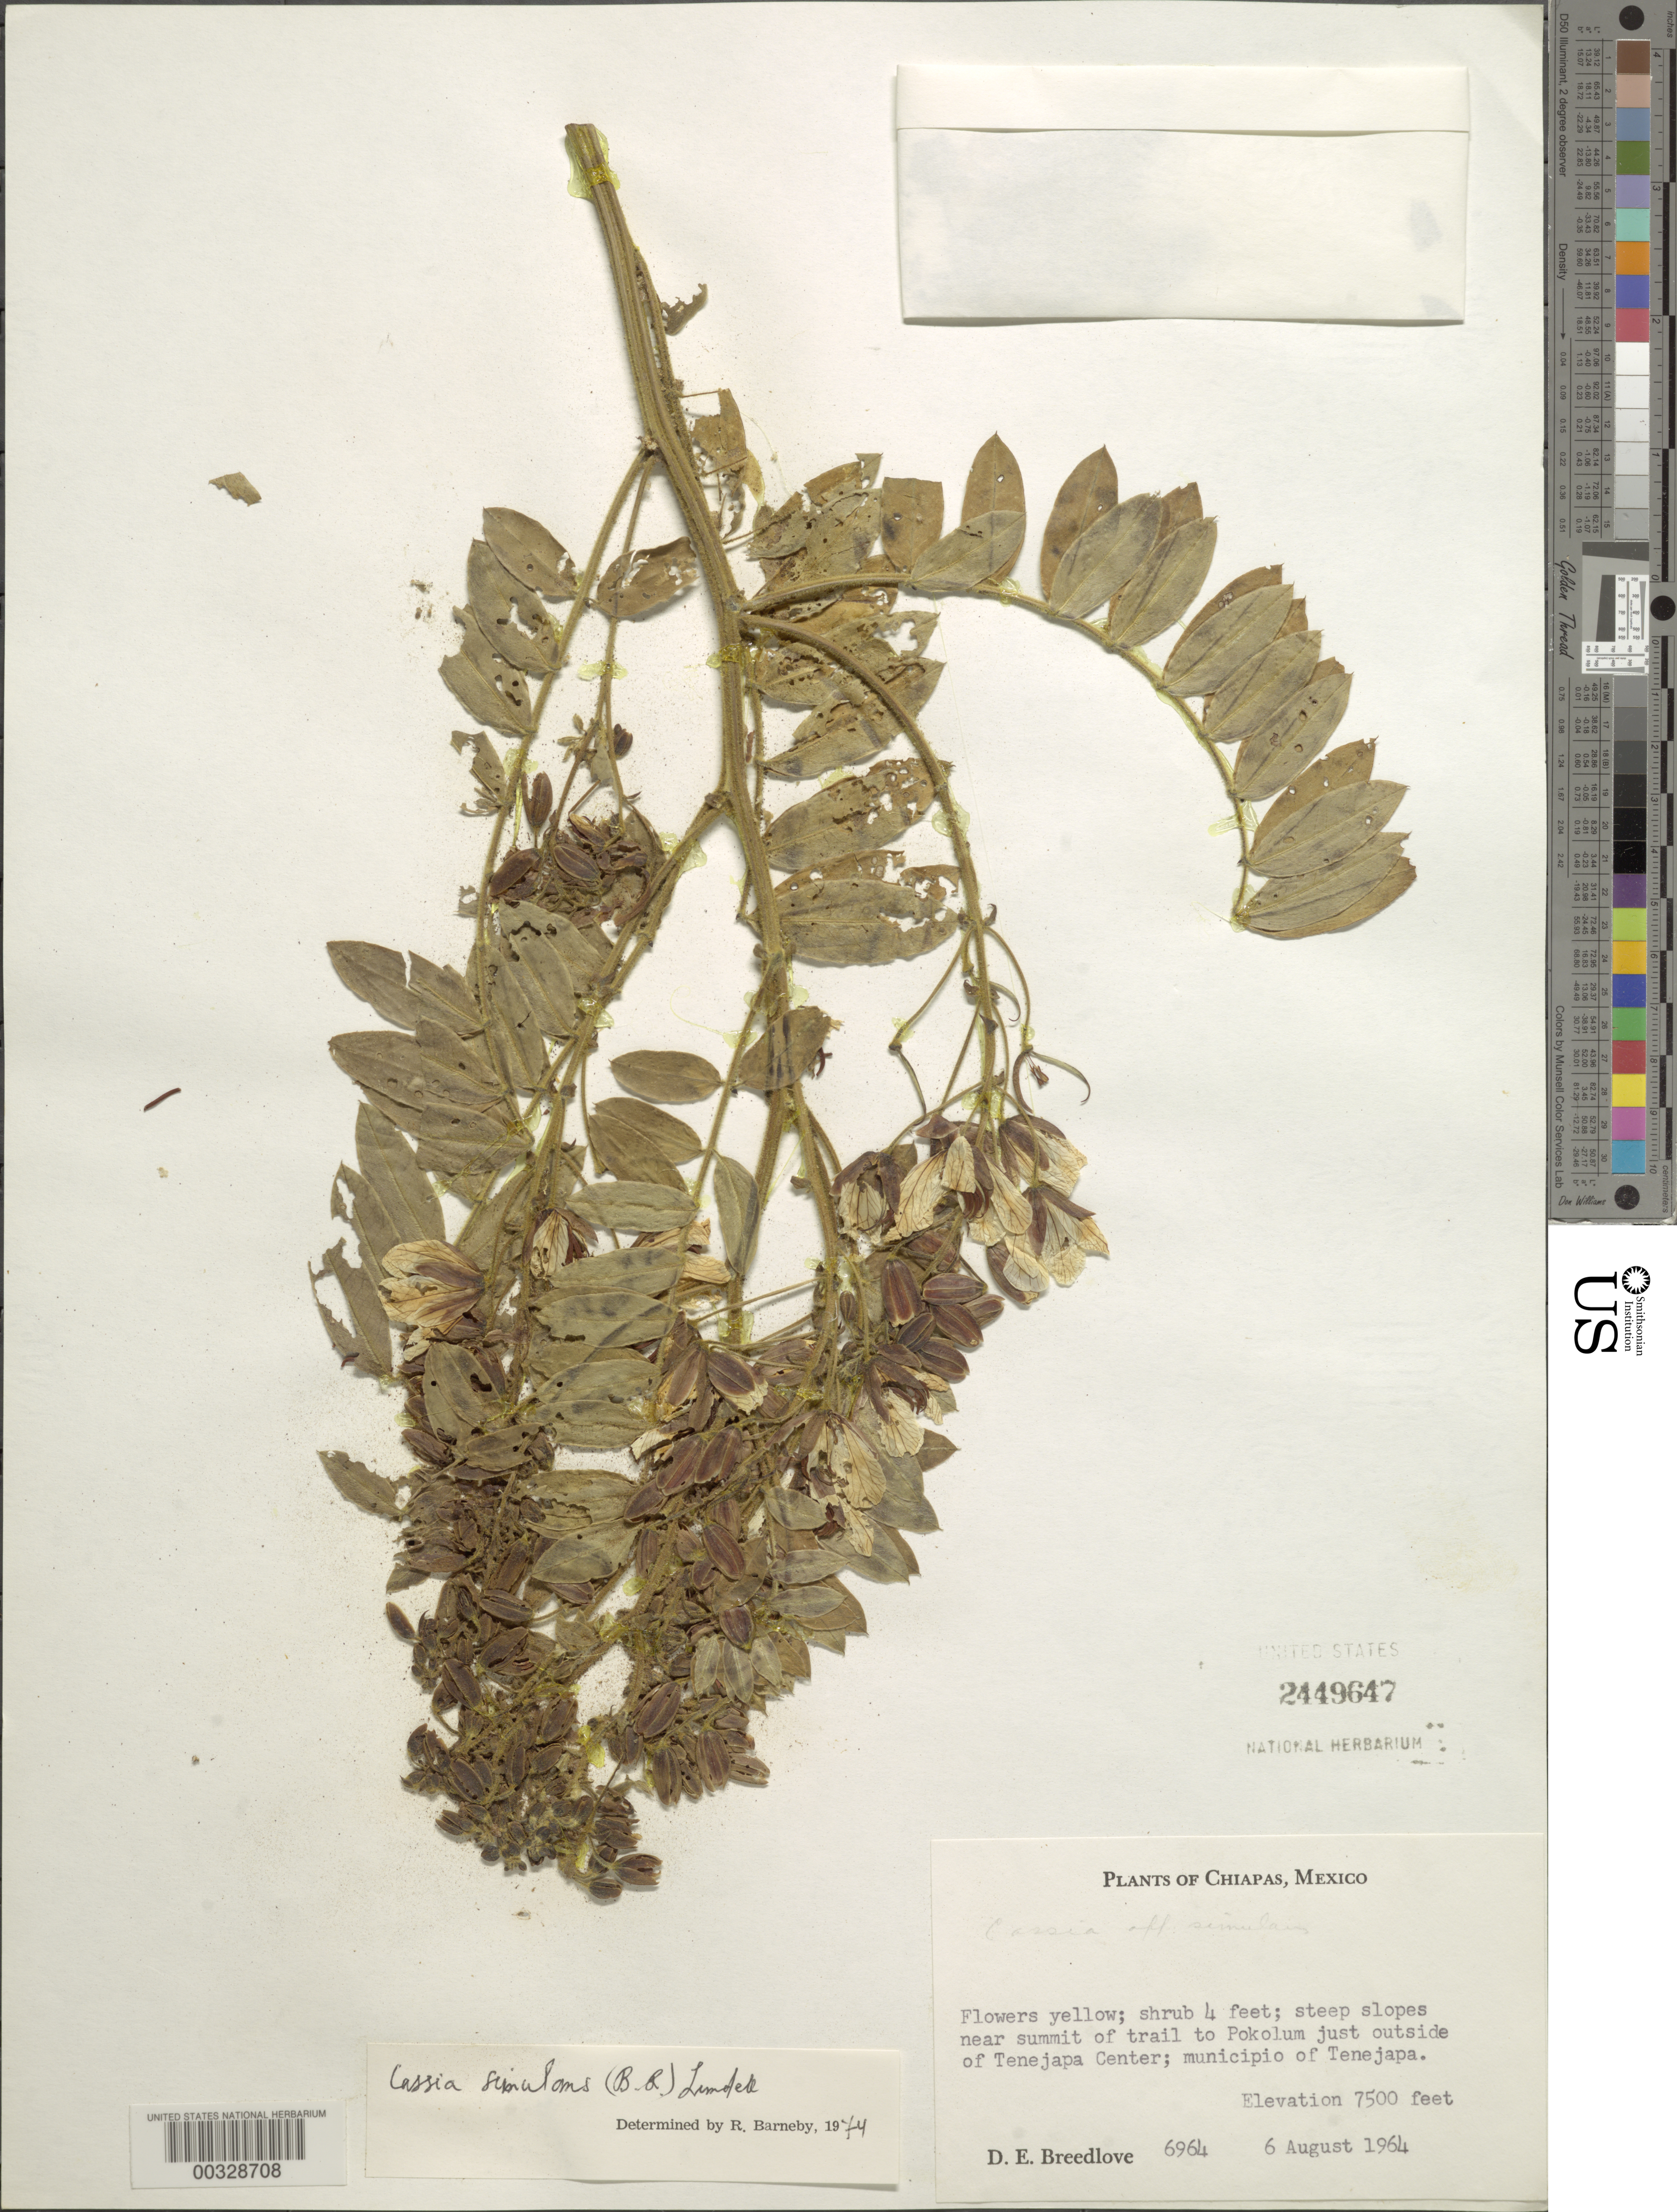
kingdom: Plantae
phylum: Tracheophyta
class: Magnoliopsida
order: Fabales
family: Fabaceae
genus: Senna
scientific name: Senna foetidissima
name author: (Ruiz & Pav. ex G. Don) H.S. Irwin & Barneby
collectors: D. E. Breedlove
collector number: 6964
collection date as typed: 06 Aug 1964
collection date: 1964-08-06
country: Mexico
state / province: Chiapas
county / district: Tenejapa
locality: Near summit of trail to Pokolum just outside of Tenejapa center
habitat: Steep slopes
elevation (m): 2286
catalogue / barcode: US 2449647